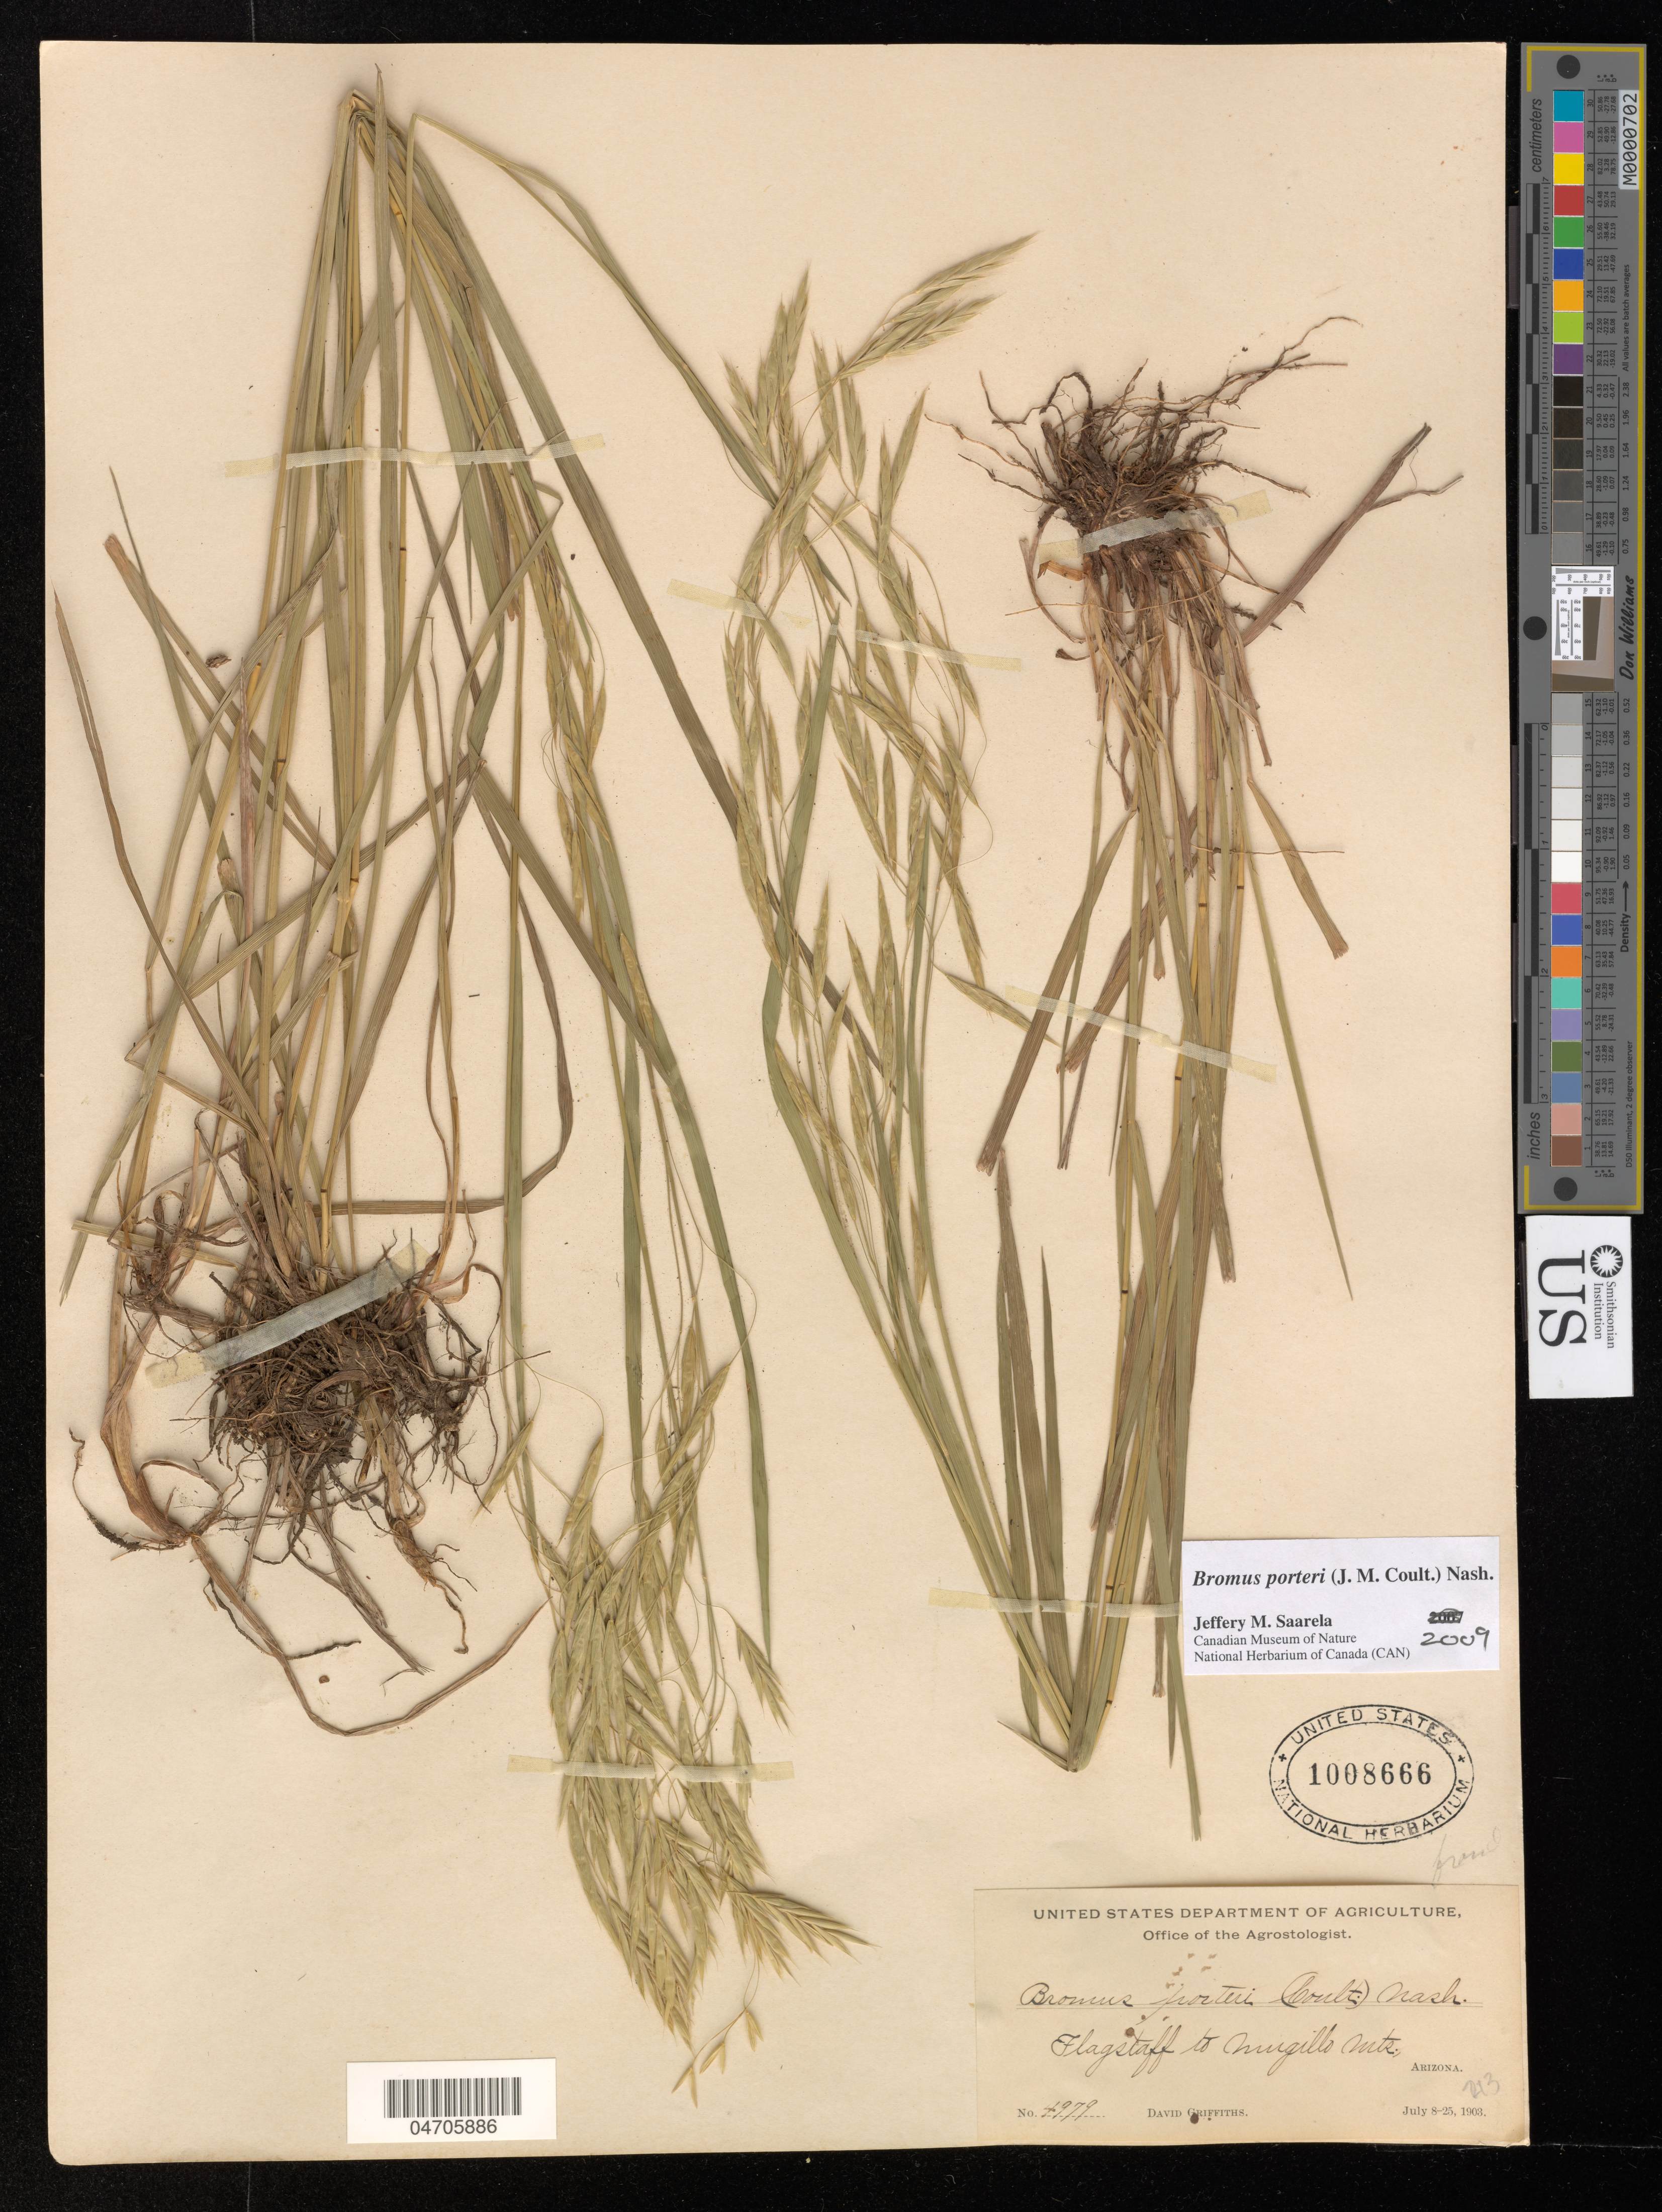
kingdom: Plantae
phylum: Tracheophyta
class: Liliopsida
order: Poales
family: Poaceae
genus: Bromus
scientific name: Bromus porteri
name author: (J.M. Coult.) Nash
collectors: D. Griffiths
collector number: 4979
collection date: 1903-07-08/1903-07-25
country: United States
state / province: Arizona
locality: Flagstaff to Mugillo Mts.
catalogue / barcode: US 1008666